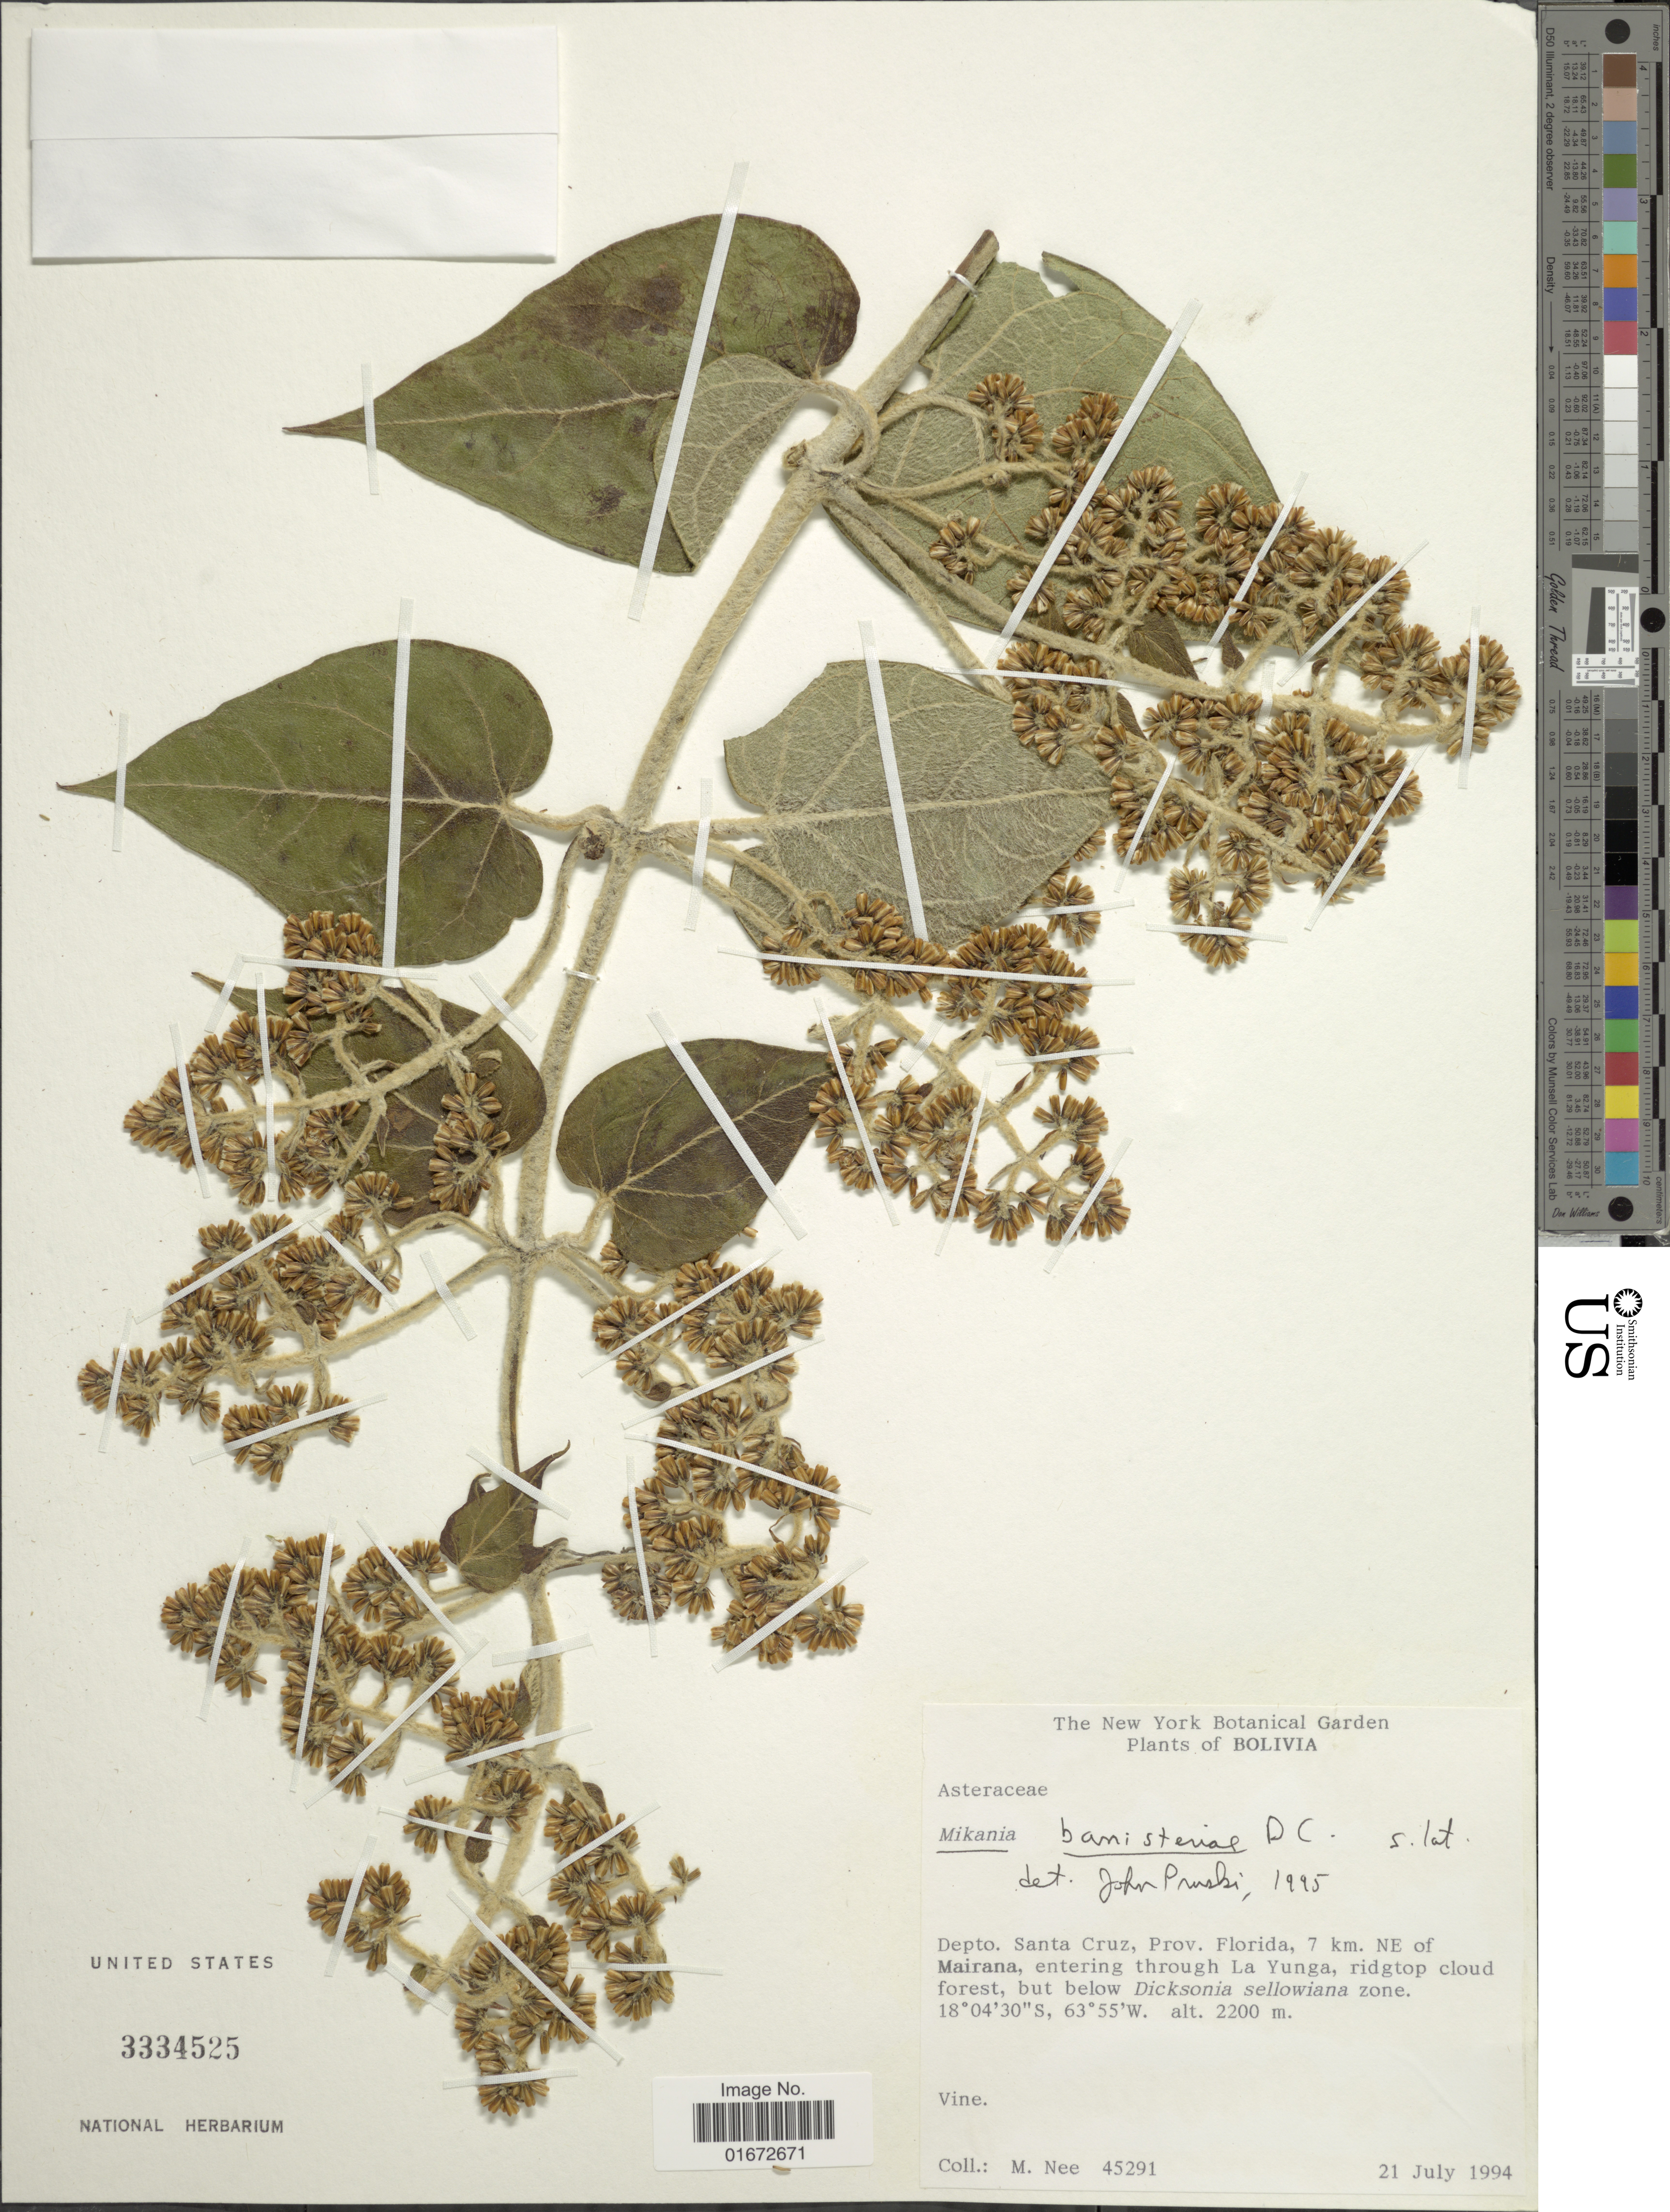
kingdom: Plantae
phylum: Tracheophyta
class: Magnoliopsida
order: Asterales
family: Asteraceae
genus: Mikania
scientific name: Mikania banisteriae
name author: DC.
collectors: M. Nee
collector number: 45291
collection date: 1994-09-21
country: Bolivia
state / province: Santa Cruz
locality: Depto. Santa Cruz, Prov. Florida, 7 km. NE of Mairana, entering through La Yunga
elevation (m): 2200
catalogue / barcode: US 3334525